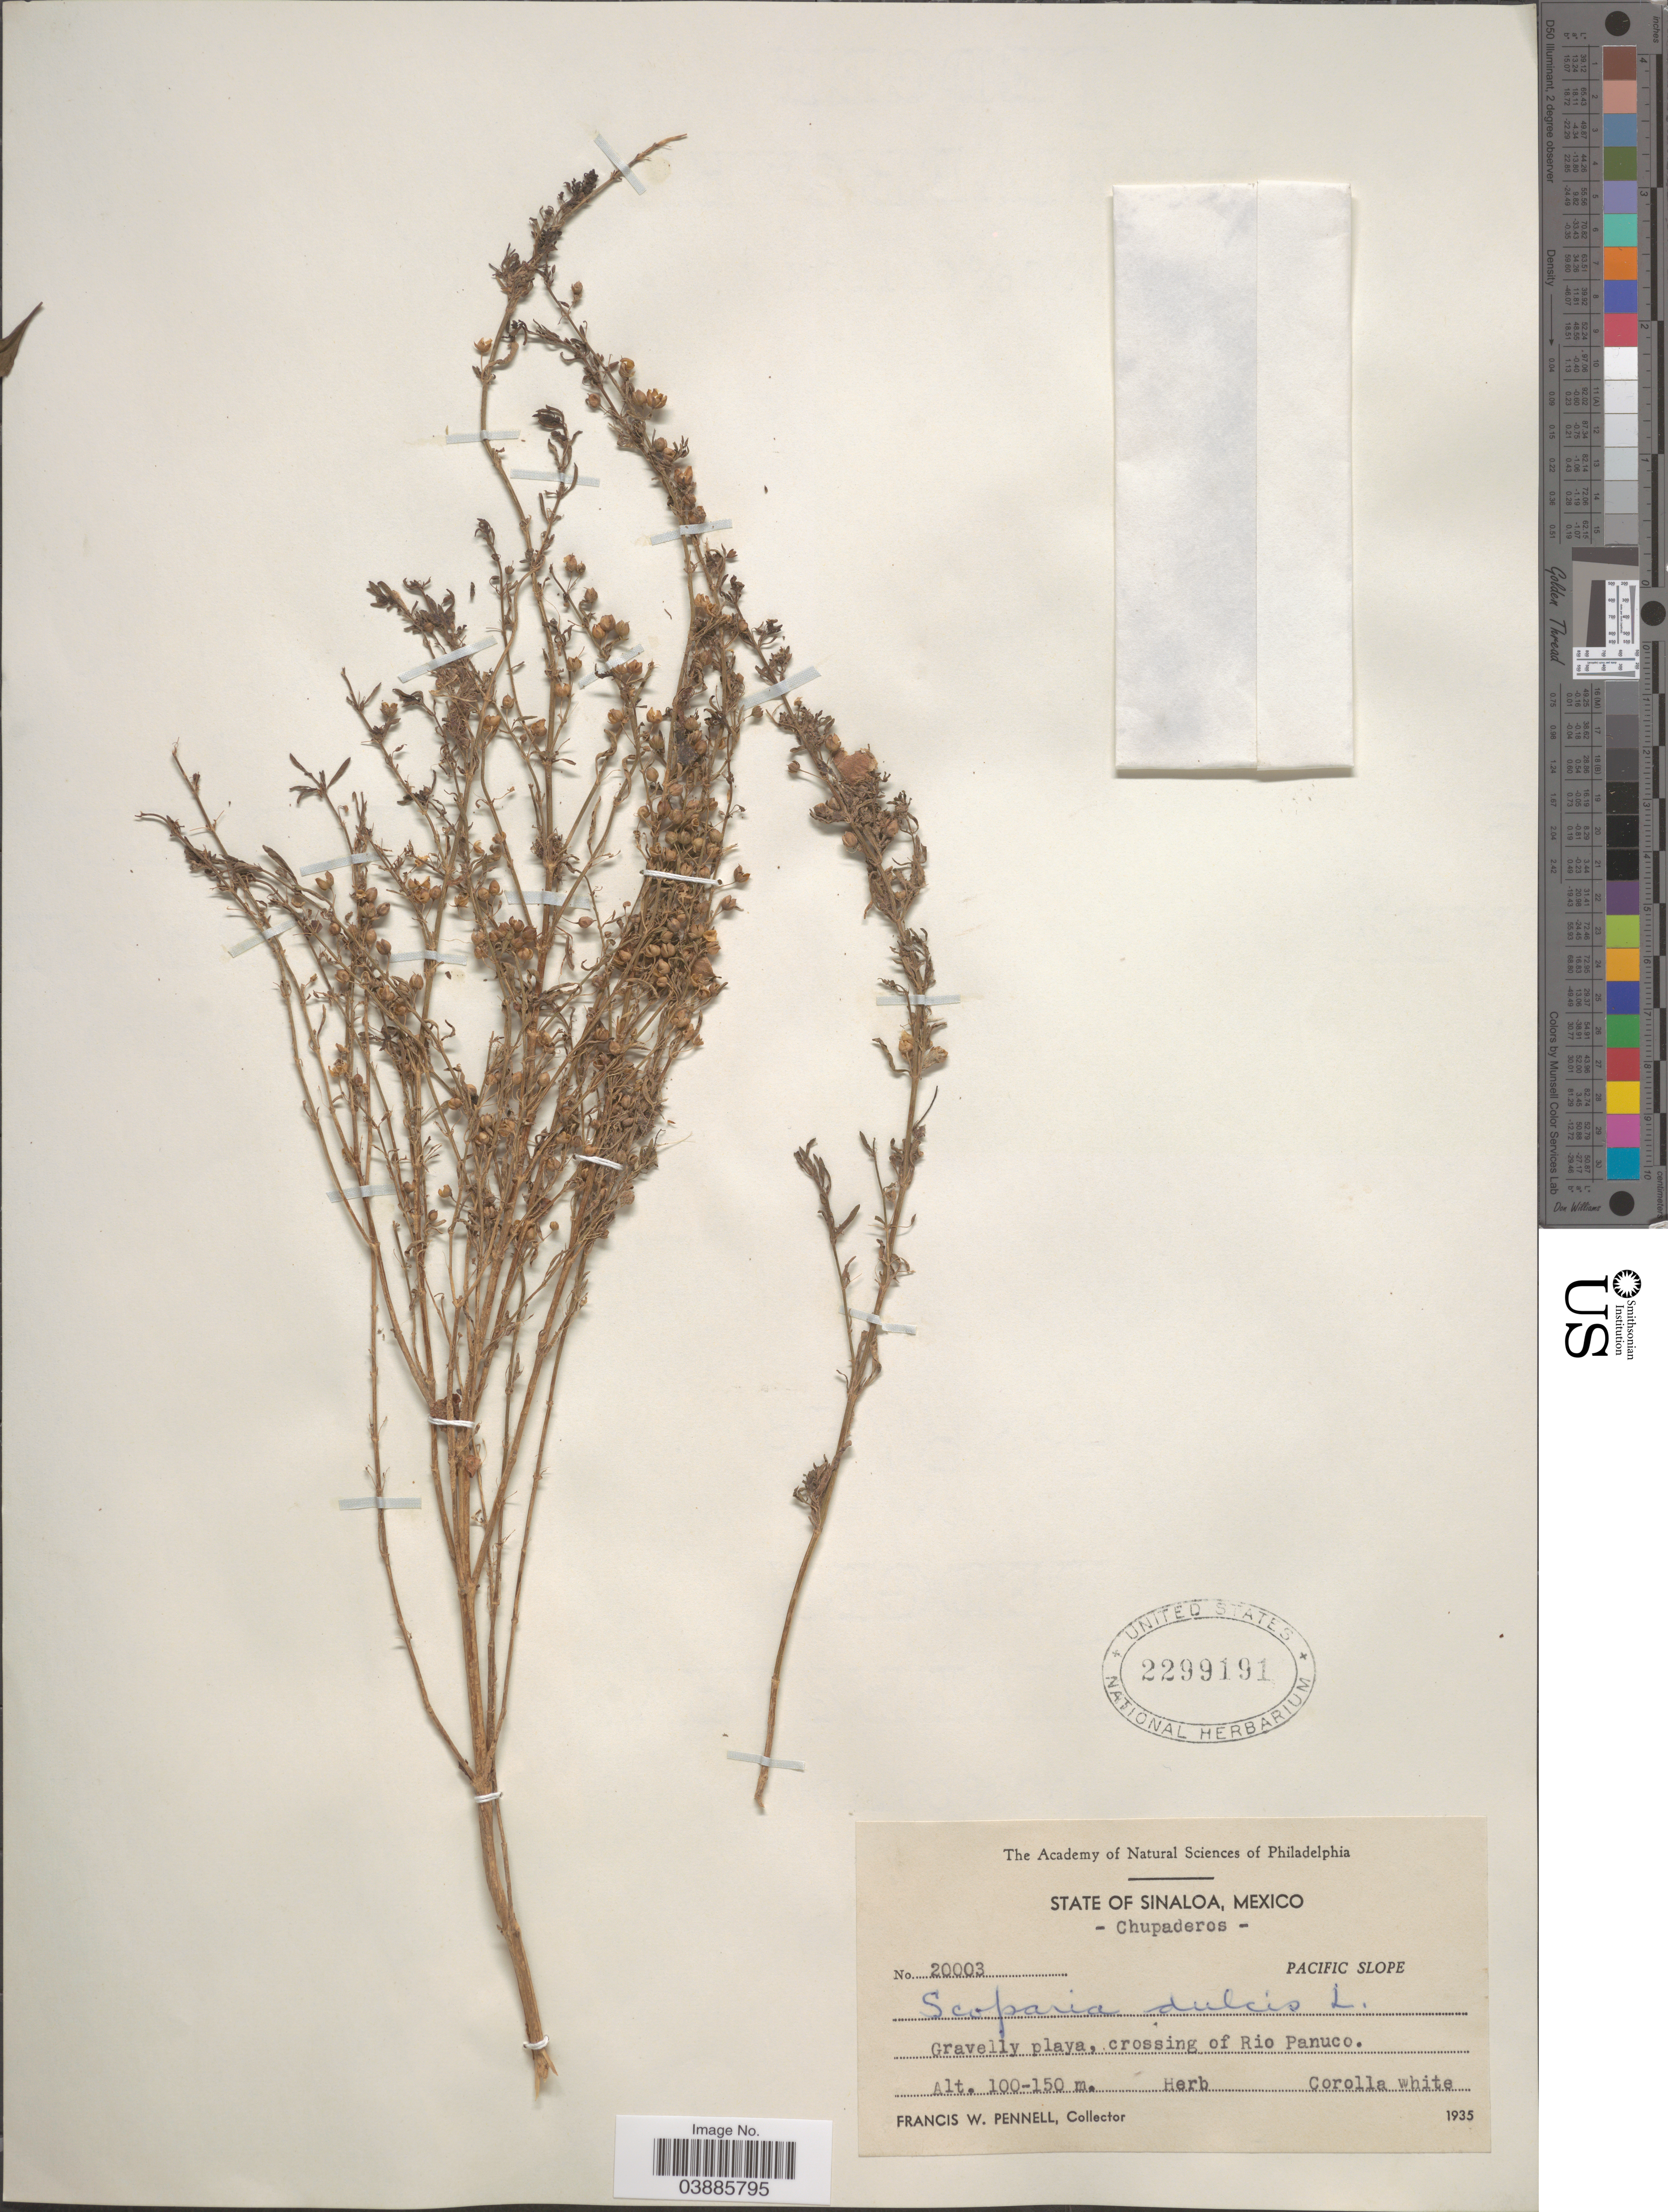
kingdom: Plantae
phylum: Tracheophyta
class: Magnoliopsida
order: Lamiales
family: Plantaginaceae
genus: Scoparia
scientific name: Scoparia dulcis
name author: L.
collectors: F. W. Pennell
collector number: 20003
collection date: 1935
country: Mexico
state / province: Sinaloa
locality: Chupaderos. Pacific Slope. Gravelly playa, crossing of Rio Panuco.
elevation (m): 100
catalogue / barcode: US 2299191